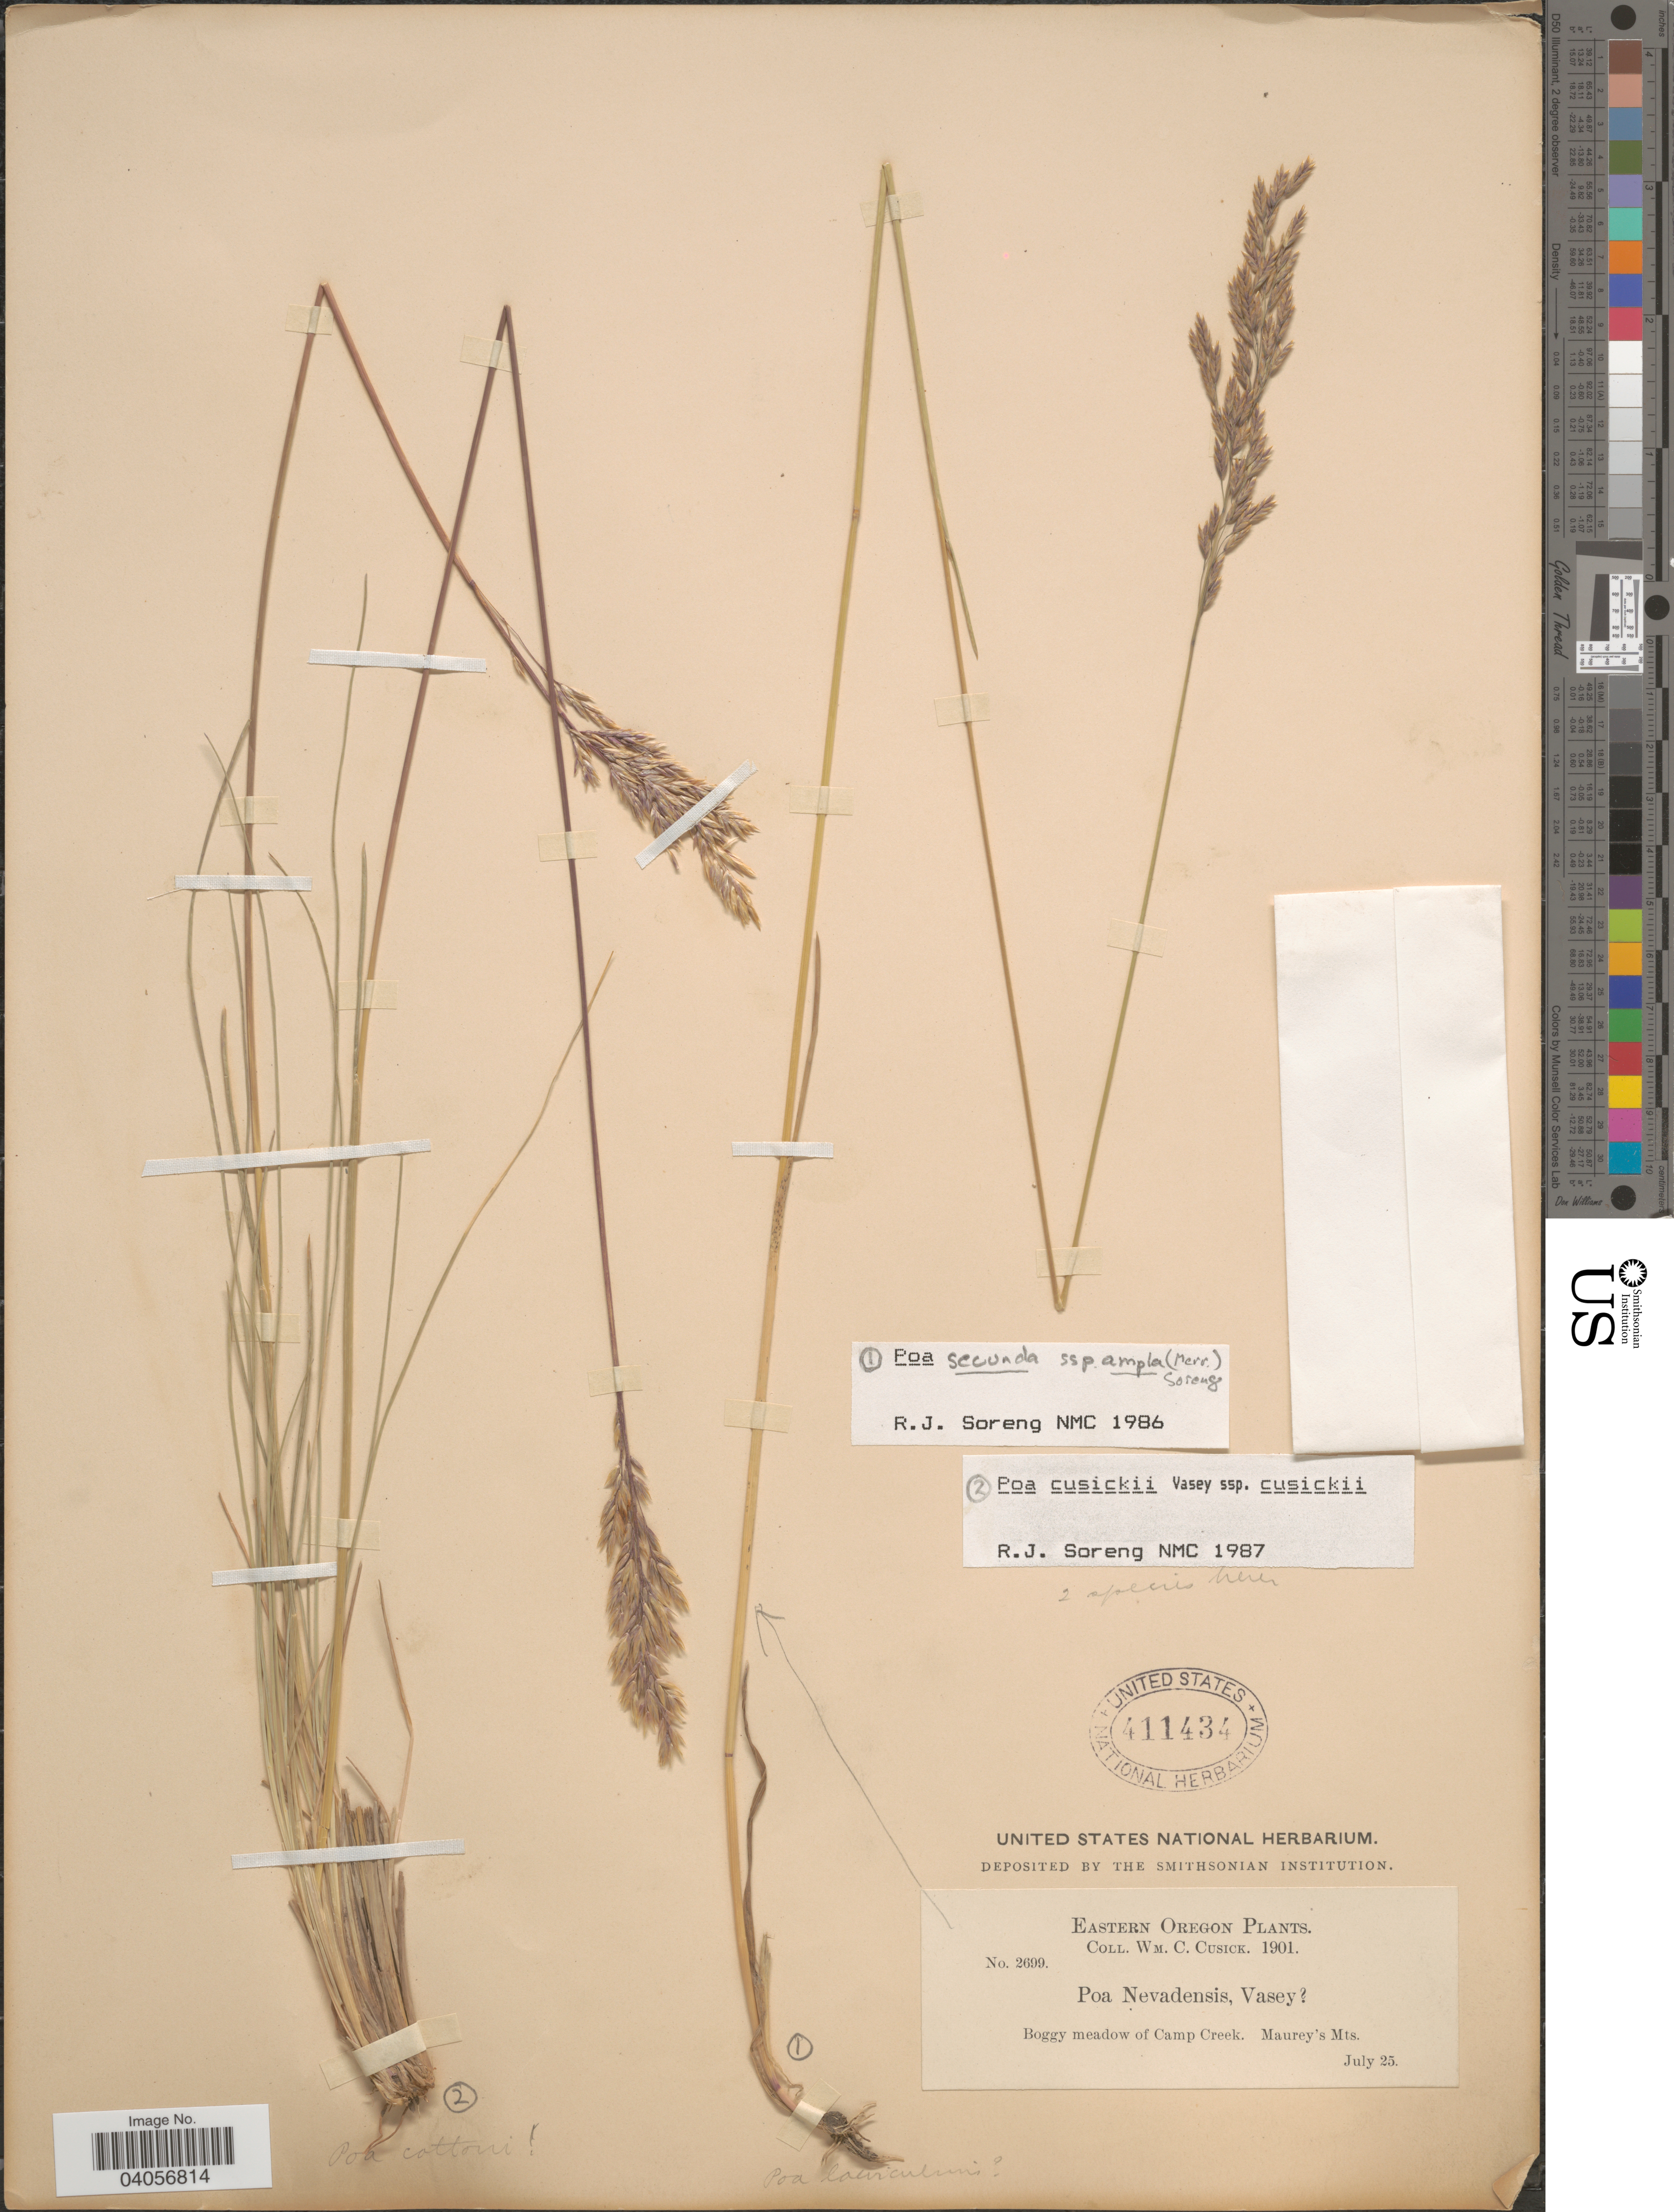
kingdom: Plantae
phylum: Tracheophyta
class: Liliopsida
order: Poales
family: Poaceae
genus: Poa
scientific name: Poa cusickii subsp. cusickii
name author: Vasey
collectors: W. C. Cusick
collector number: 2699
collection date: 1901-07-25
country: United States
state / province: Oregon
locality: Eastern Oregon. Boggy meadow of Camp Creek. Maurey's Mts.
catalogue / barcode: US 411434